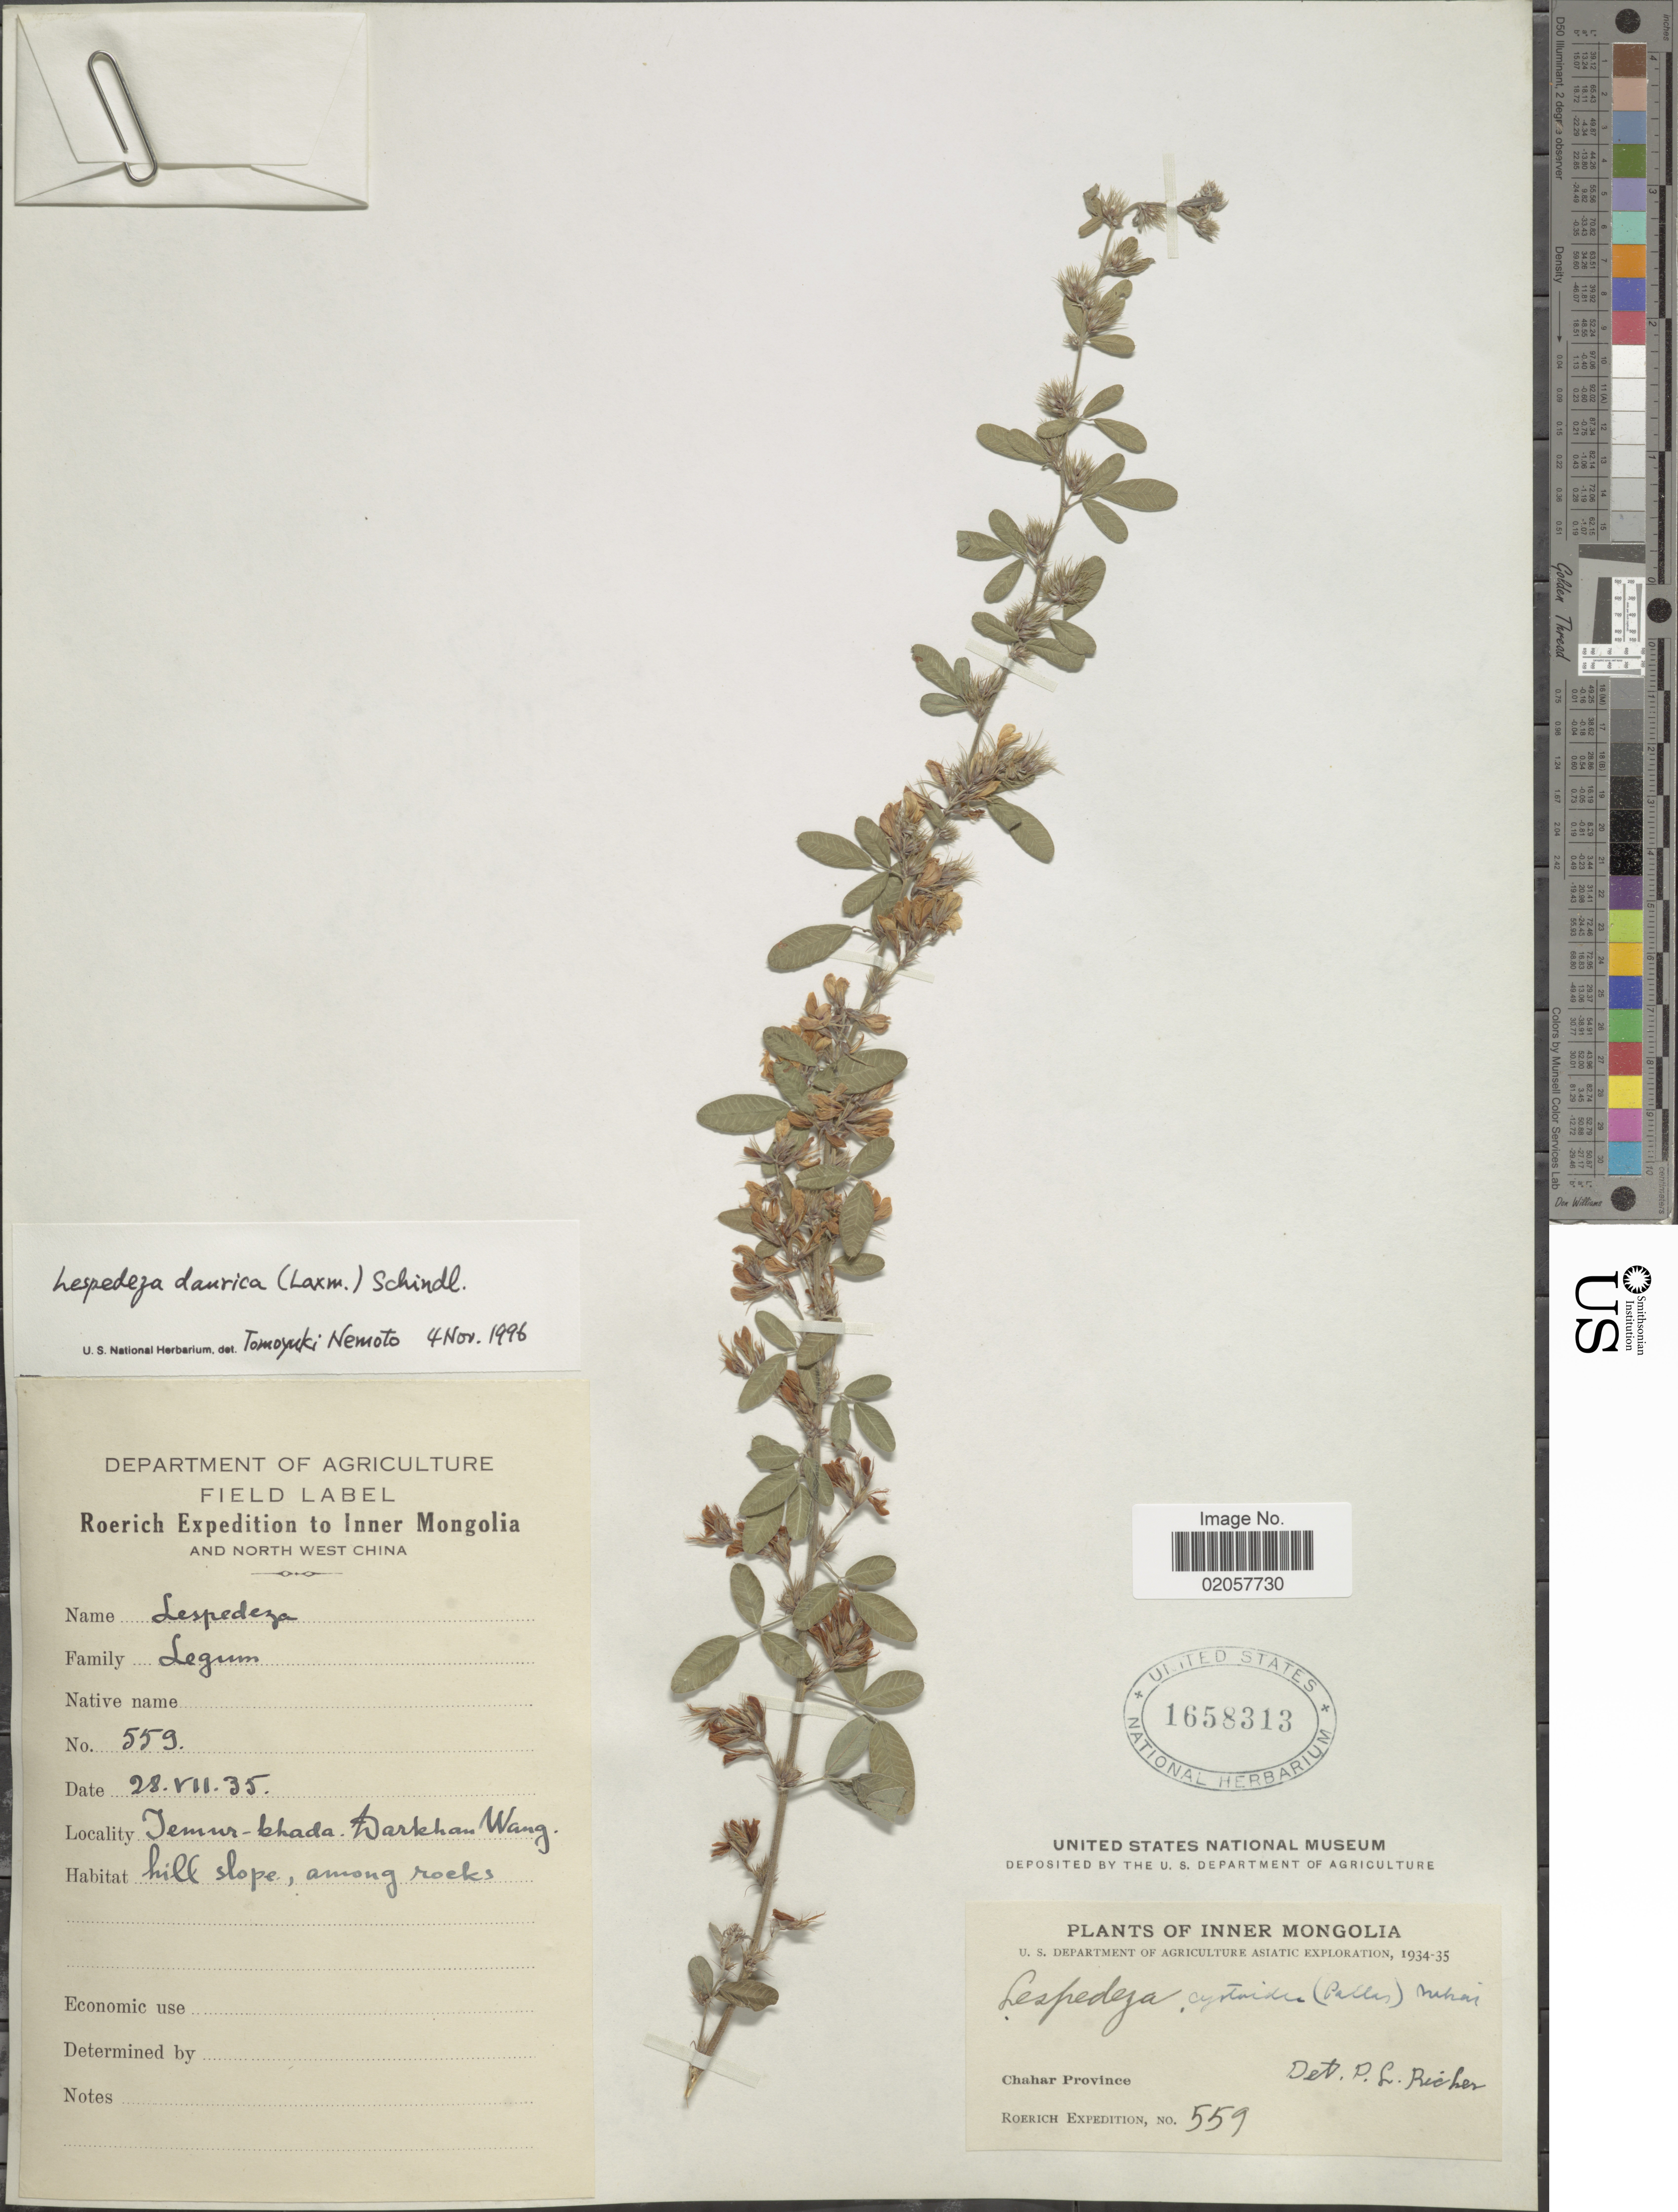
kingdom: Plantae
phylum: Tracheophyta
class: Magnoliopsida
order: Fabales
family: Fabaceae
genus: Lespedeza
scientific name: Lespedeza davurica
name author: (Laxm.) Schindl.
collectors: Roerich Expedition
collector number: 559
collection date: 1935-07-28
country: China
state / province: Nei Monggol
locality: Inner Mongolia, Chahar Province, Temur-bhada, darkhan Wang, hill slope, among rocks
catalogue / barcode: US 1658313